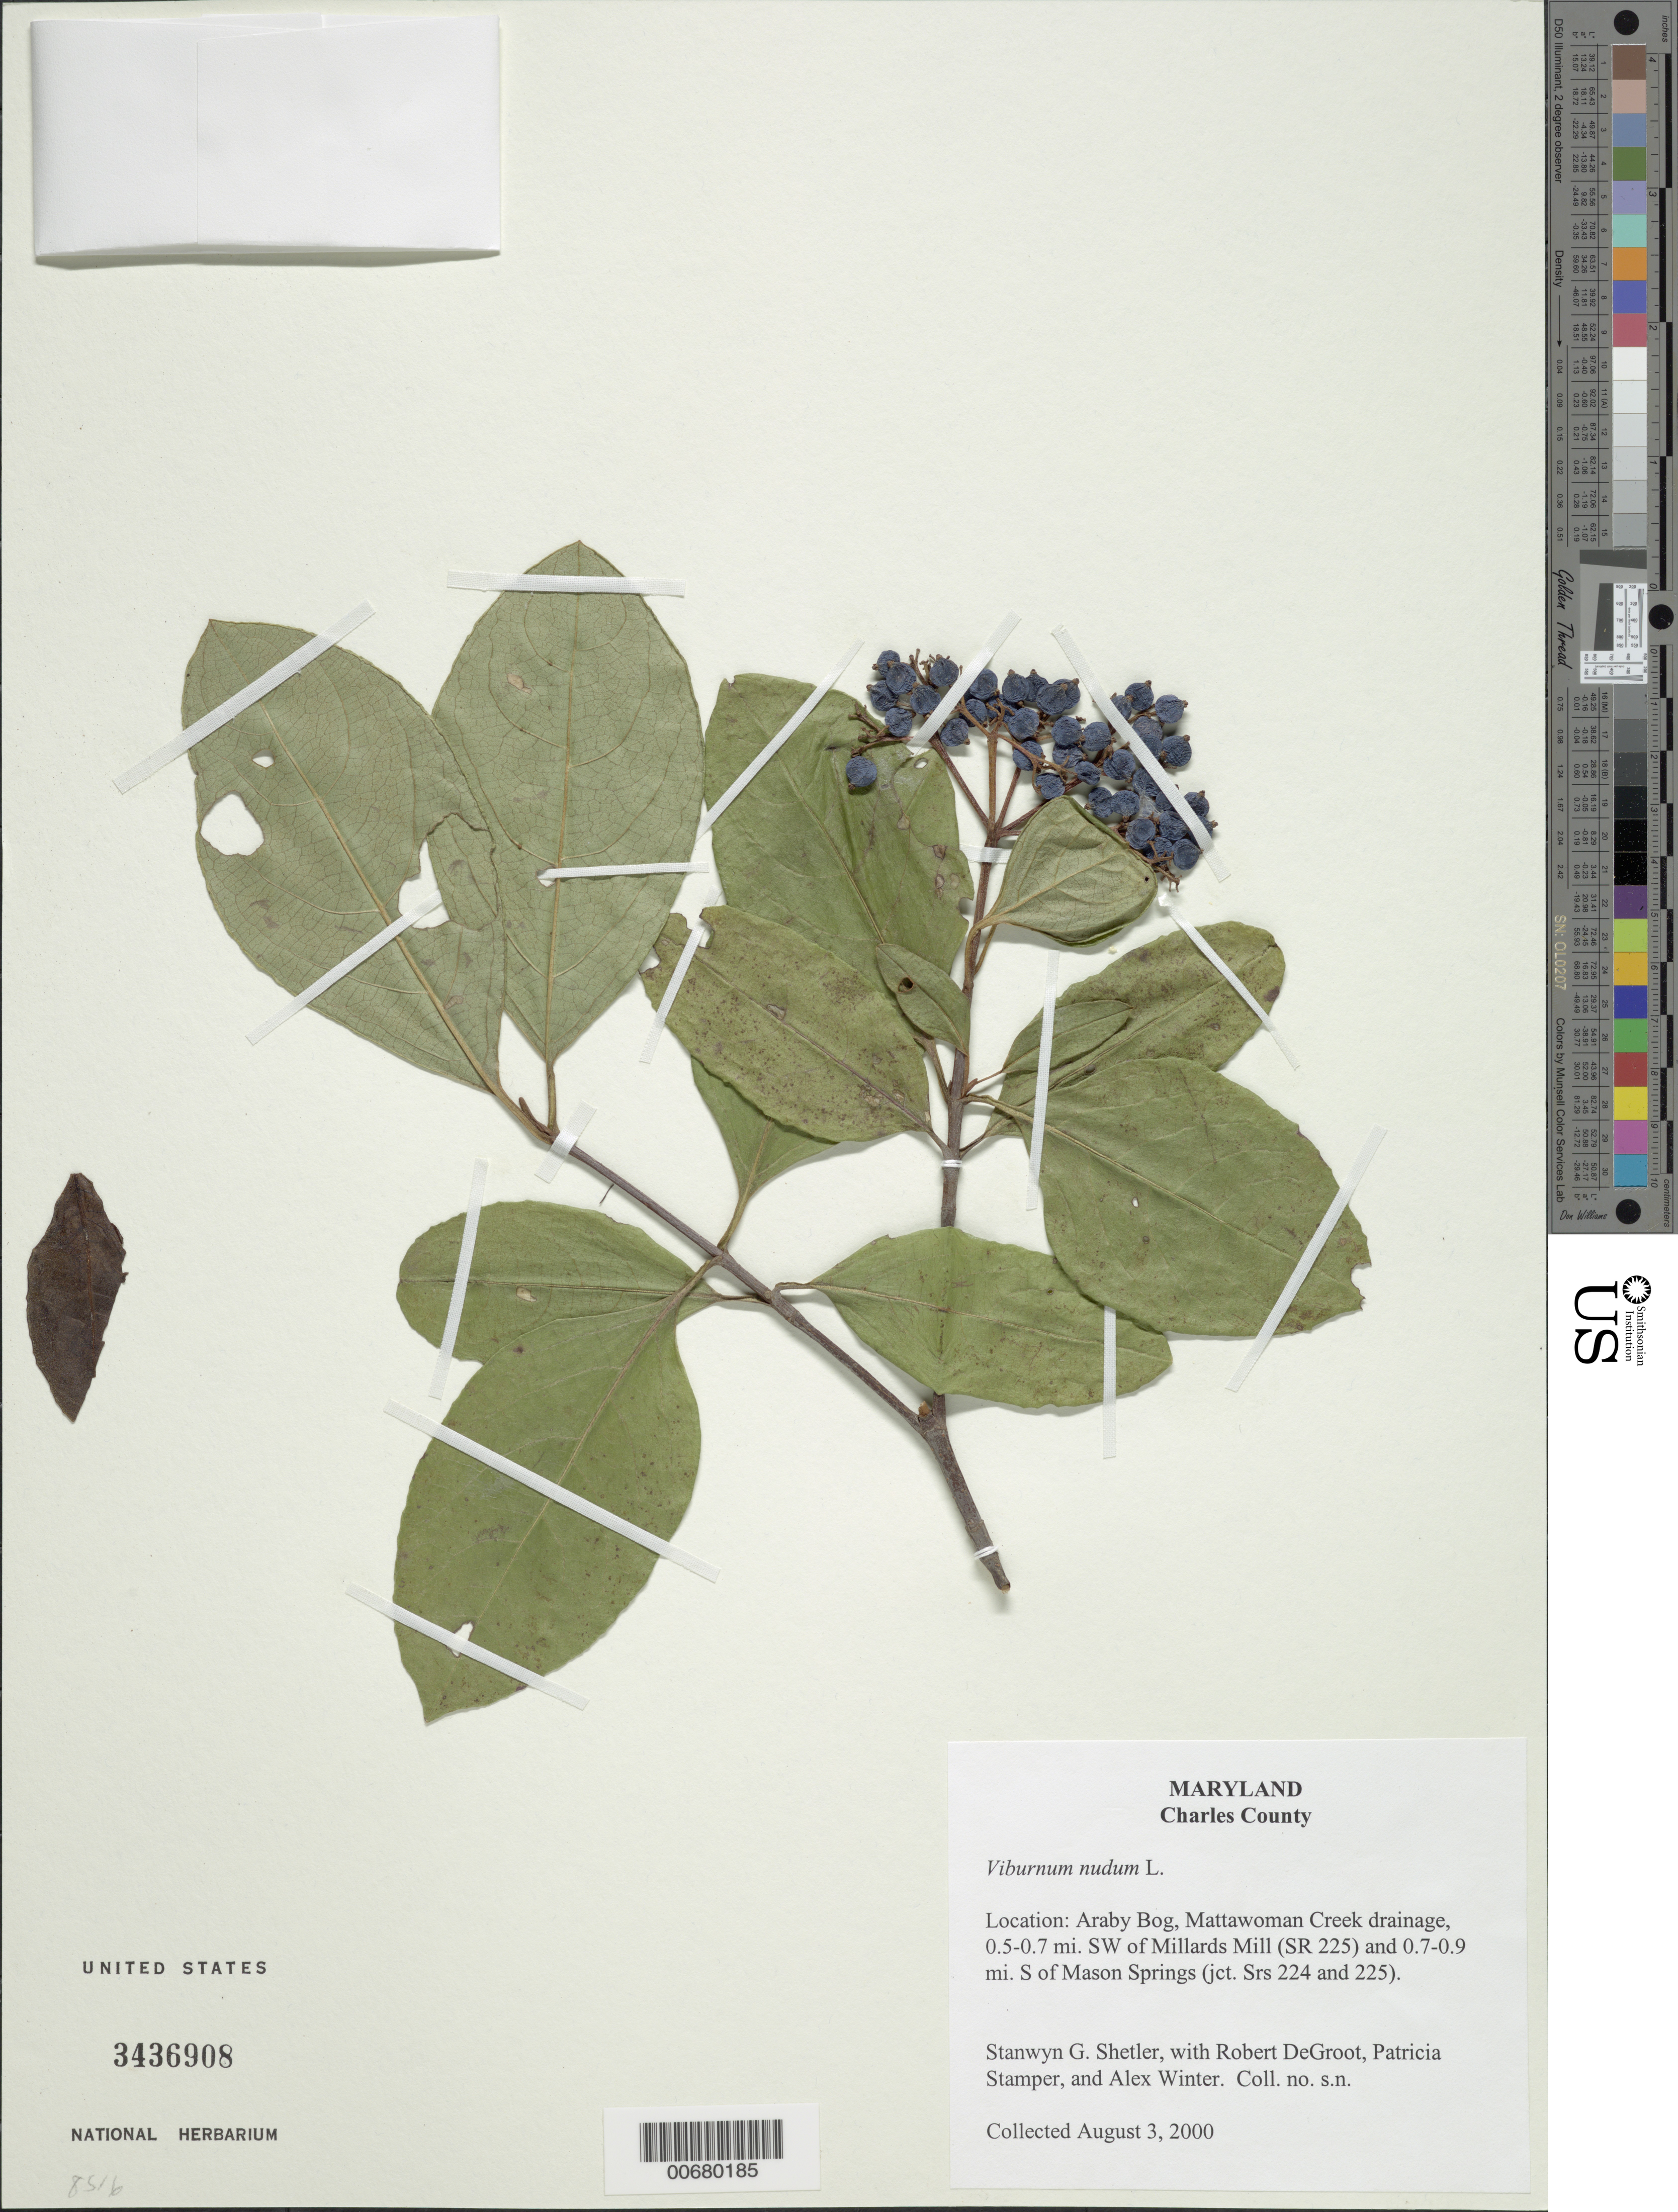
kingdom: Plantae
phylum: Tracheophyta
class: Magnoliopsida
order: Dipsacales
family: Viburnaceae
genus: Viburnum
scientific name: Viburnum nudum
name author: L.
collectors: S. Shetler, R. DeGroot, P. Stamper & A. Winter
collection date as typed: August 3, 2000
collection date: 2000-08-03/2003-08-03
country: United States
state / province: Maryland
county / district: Charles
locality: Araby Bog, Mattawoman Creek drainage, 0.5-0.7 mi. SW of Millards Mill (SR 225) and 0.7-0.9 mi. S of Mason Springs (jct. 224 and 225).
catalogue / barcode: US 3436908